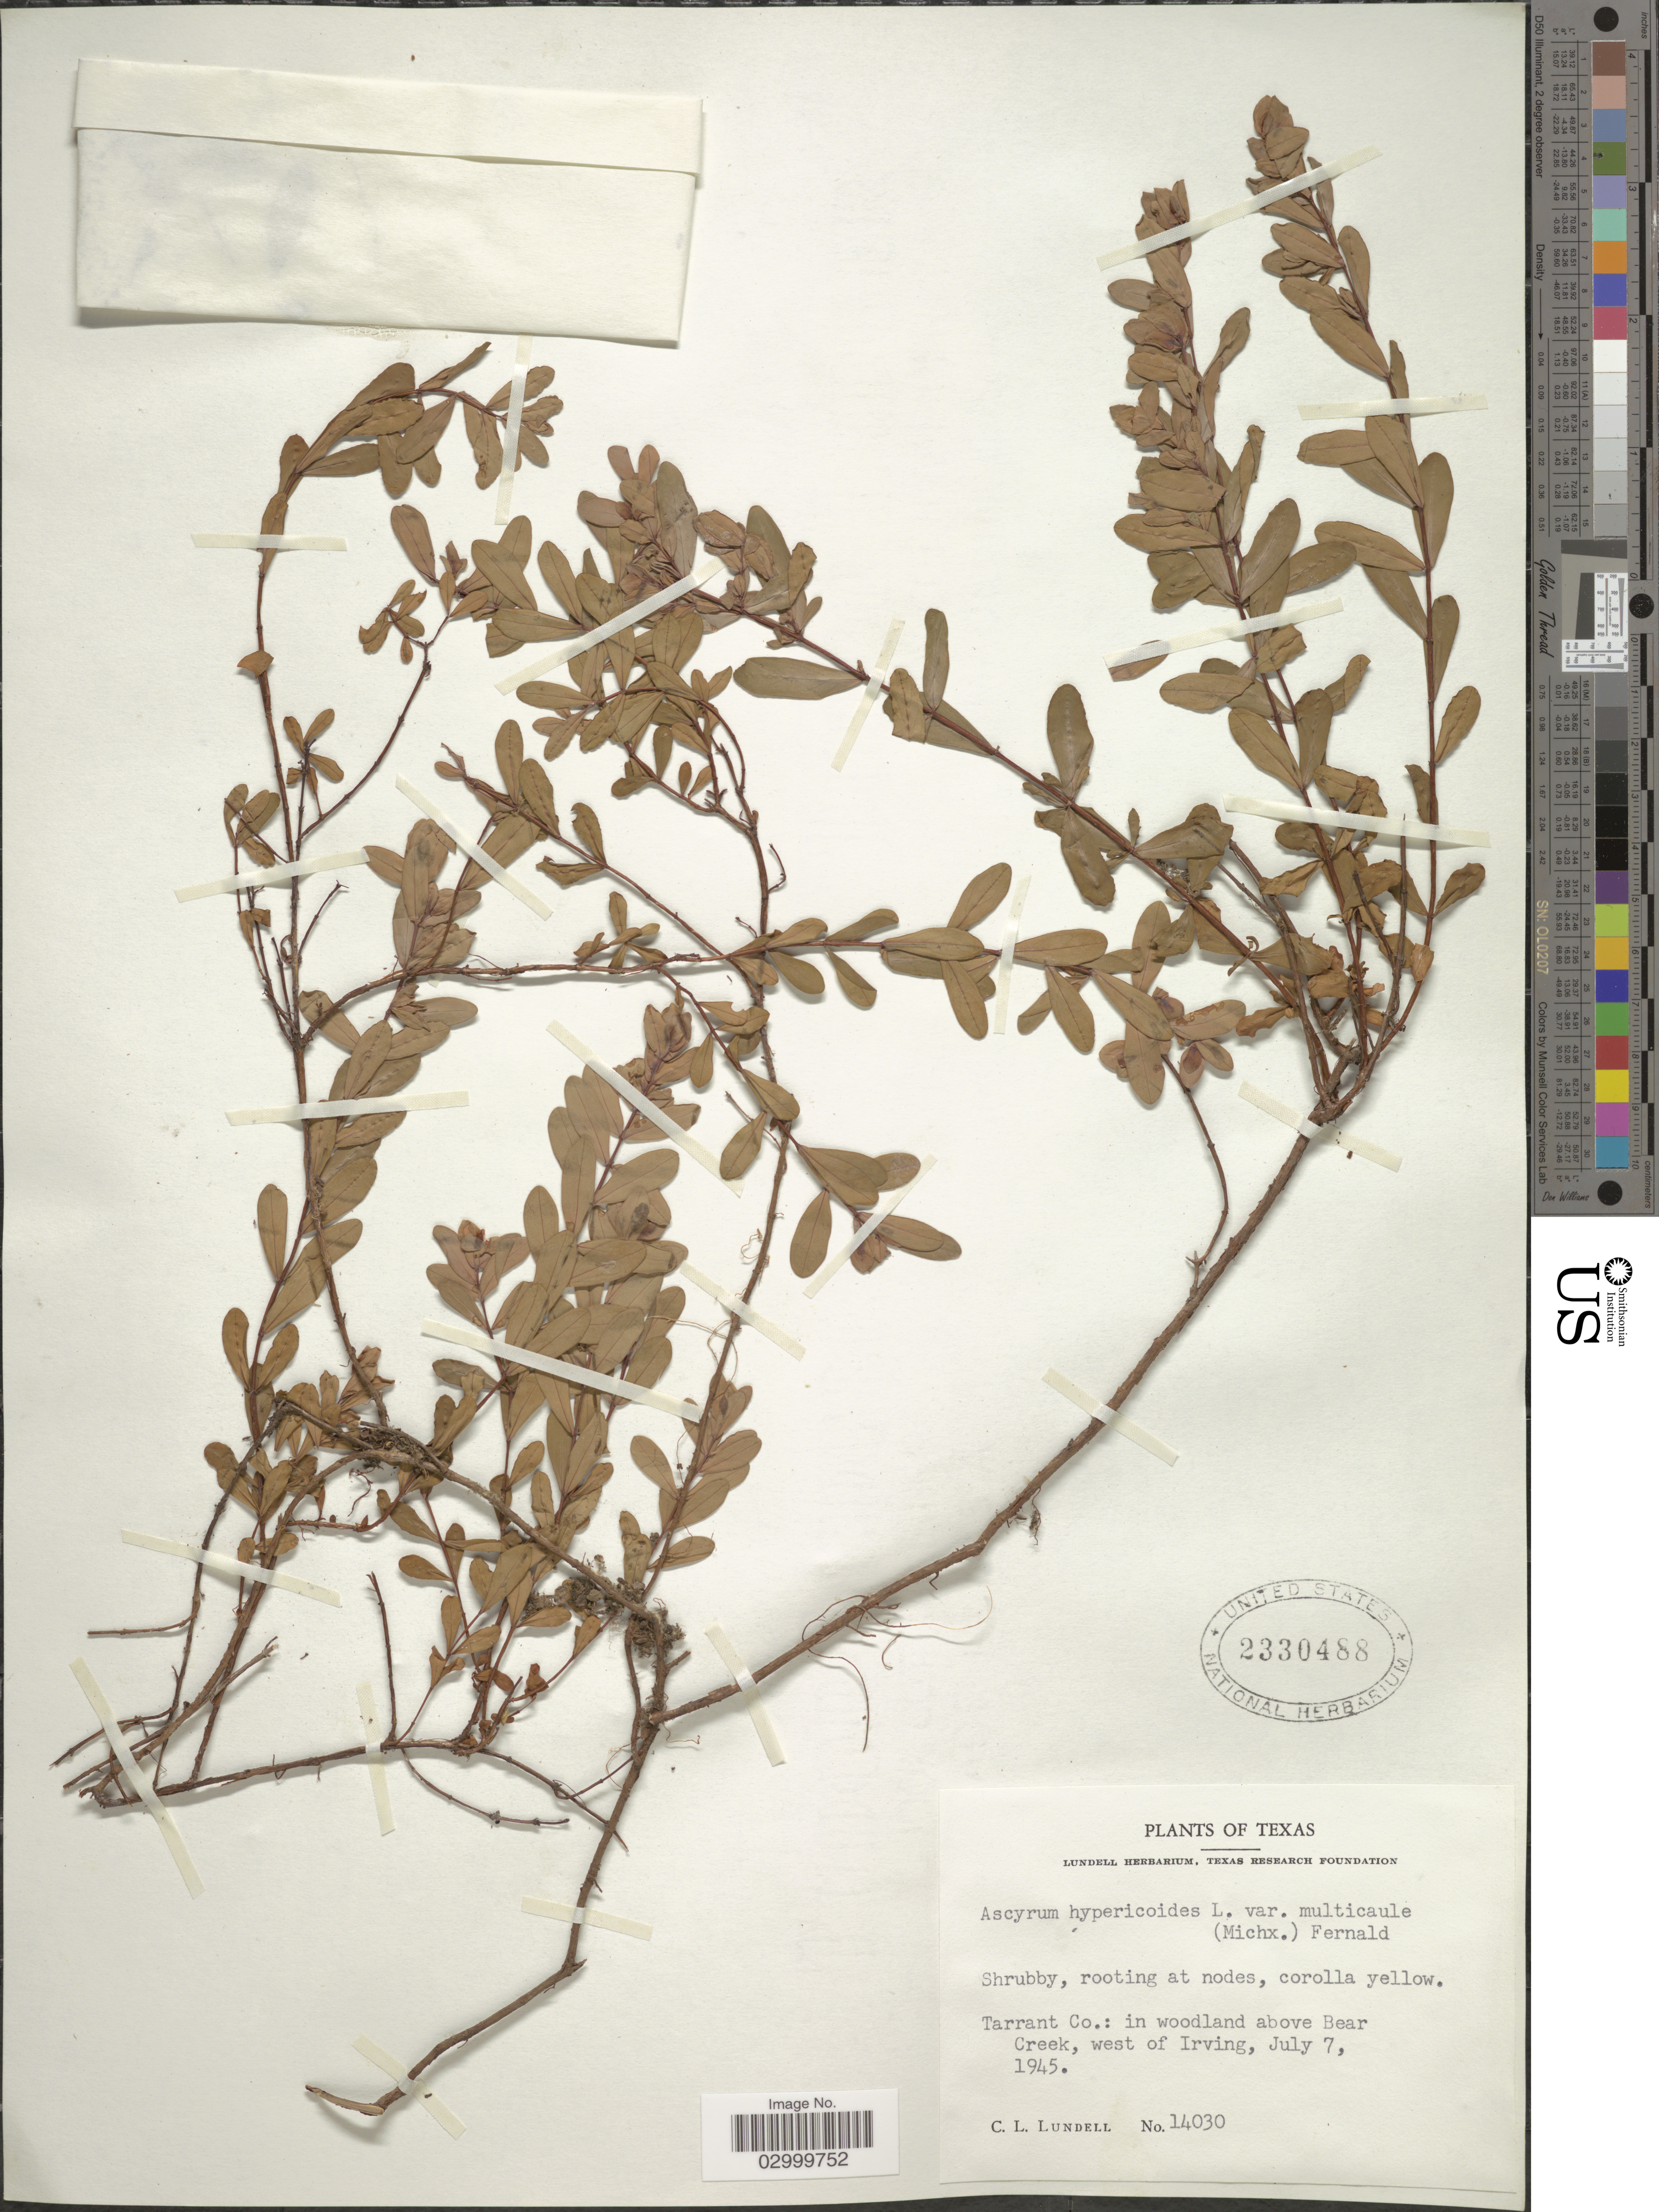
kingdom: Plantae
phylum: Tracheophyta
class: Magnoliopsida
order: Malpighiales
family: Hypericaceae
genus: Hypericum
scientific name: Hypericum stragulum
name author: W.P. Adams & N. Robson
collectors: C. L. Lundell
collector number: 14030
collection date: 1945-07-07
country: United States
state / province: Texas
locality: Tarrant Co.: in woodland above Bear Creek, west of Irving.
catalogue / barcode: US 2330488